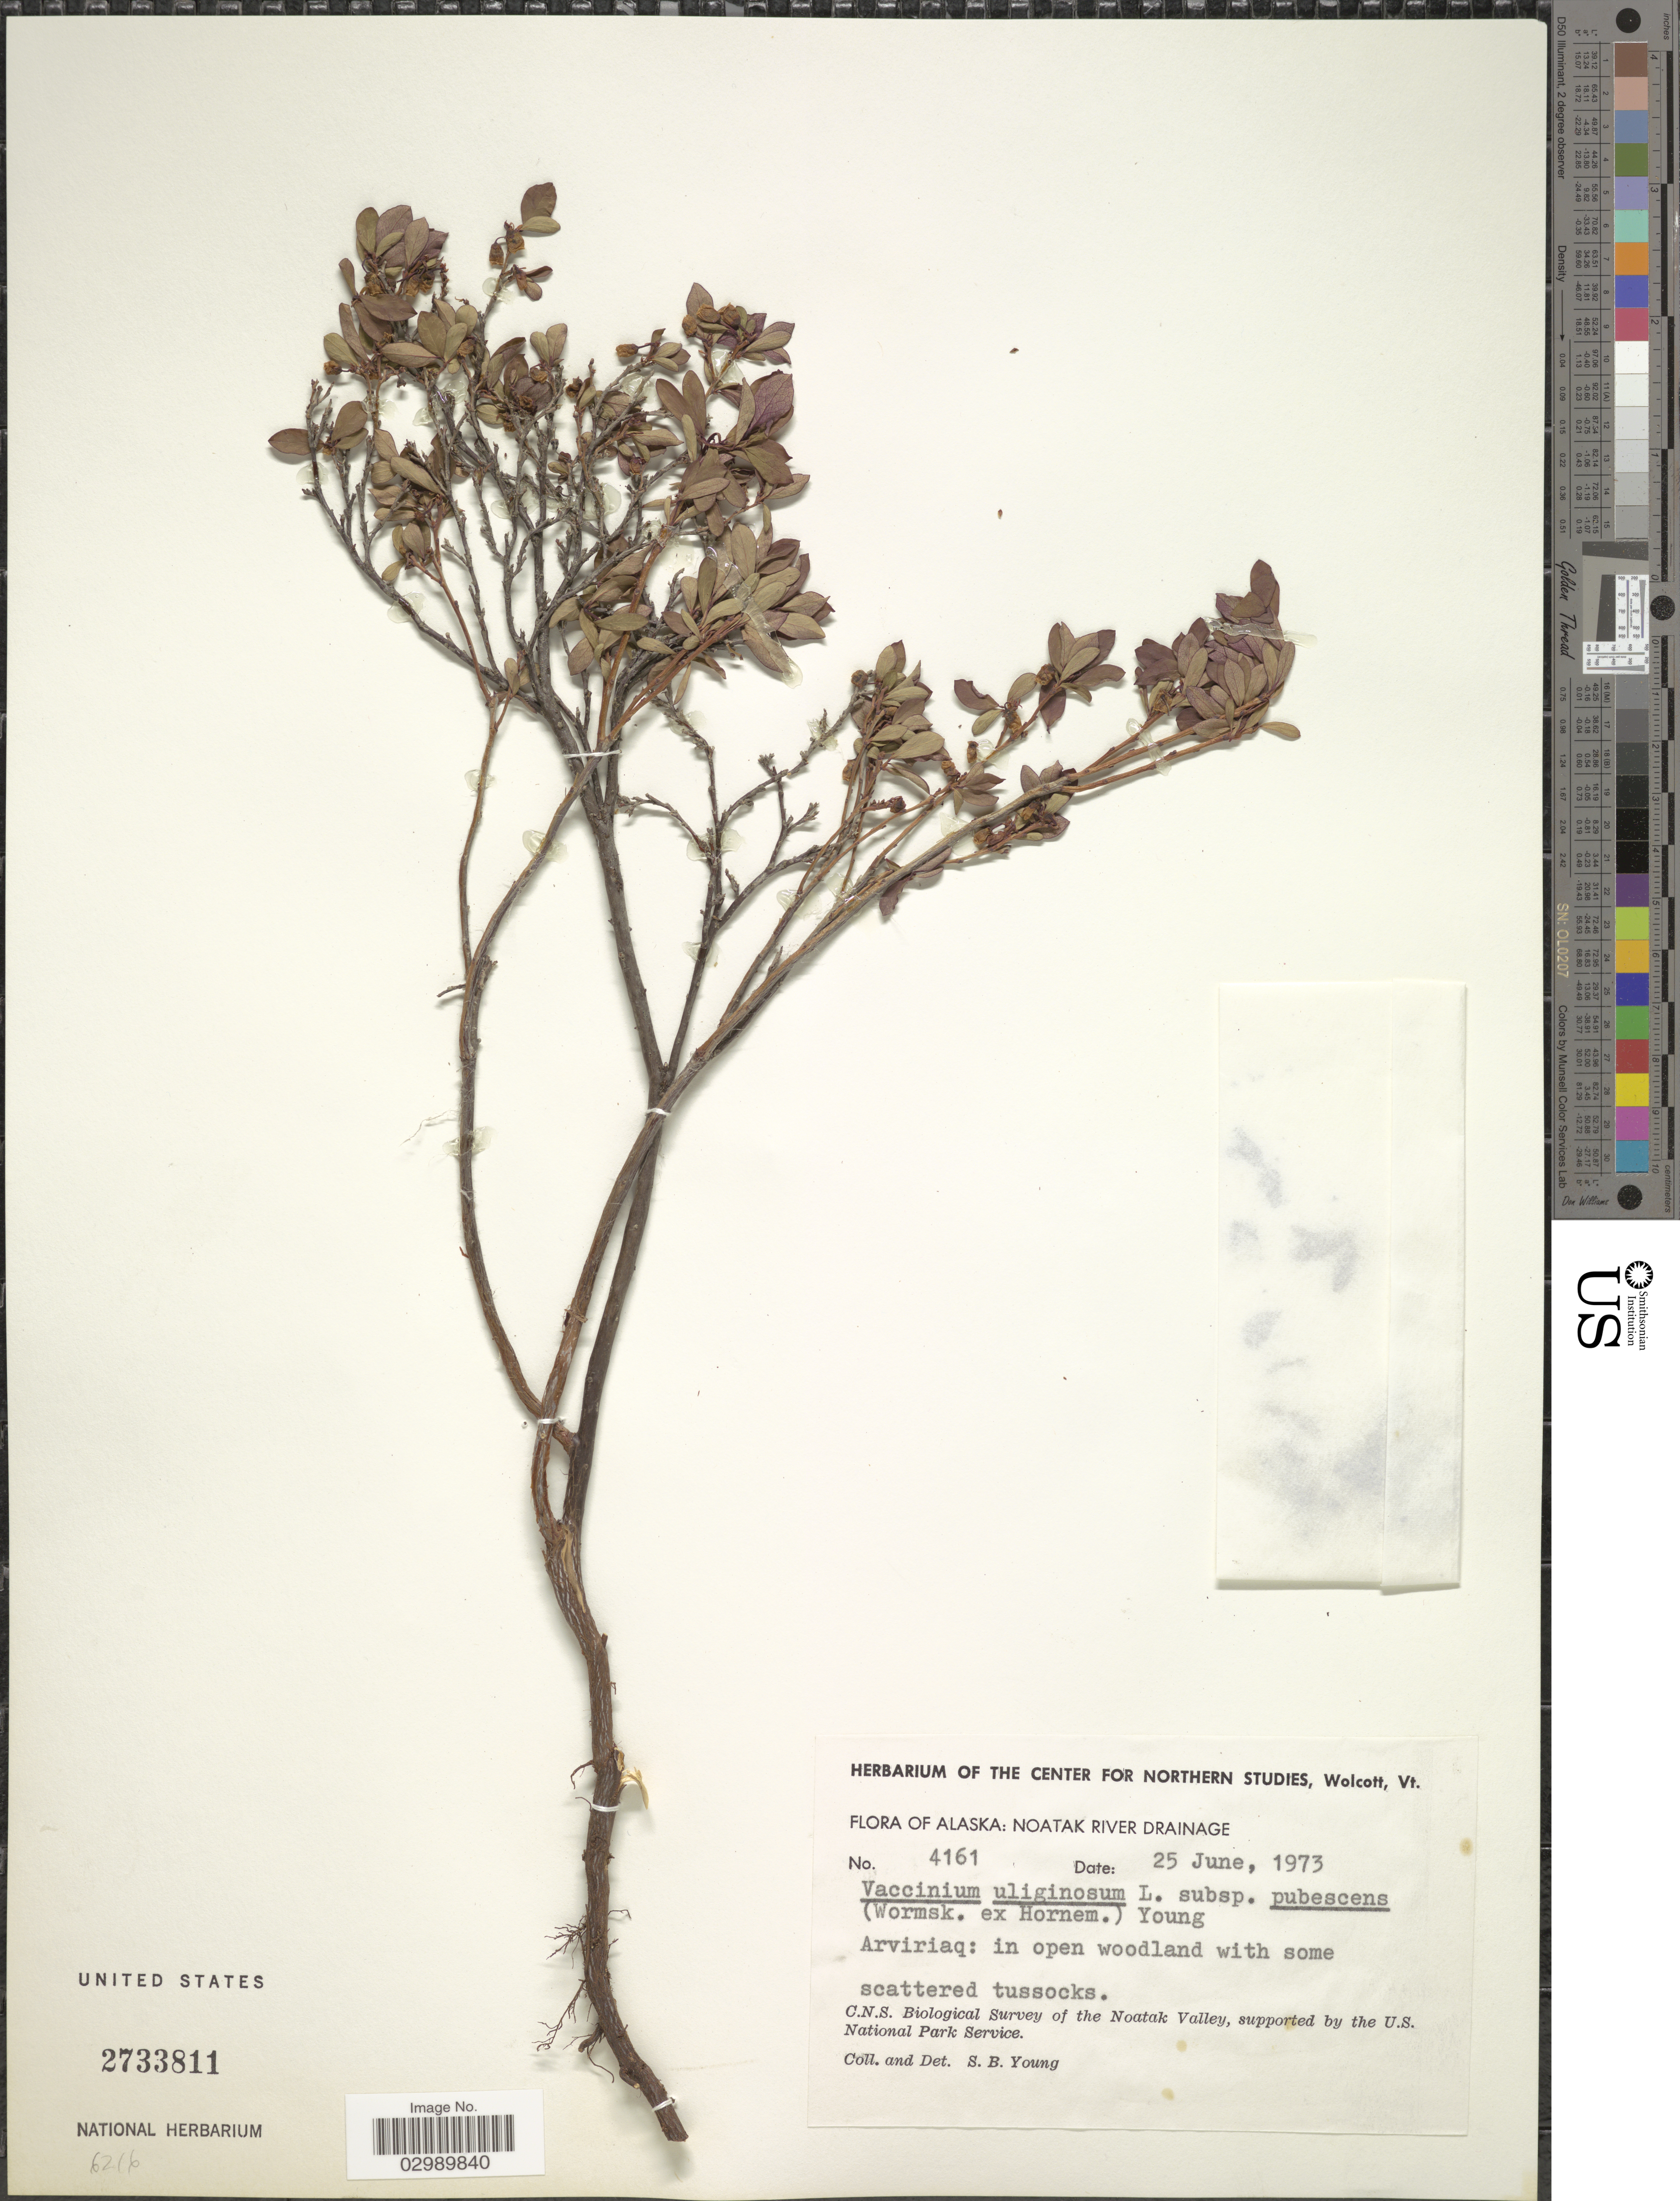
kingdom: Plantae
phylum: Tracheophyta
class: Magnoliopsida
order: Ericales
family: Ericaceae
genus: Vaccinium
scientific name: Vaccinium uliginosum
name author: L.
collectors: S. Young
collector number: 4161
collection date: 1973-06-25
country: United States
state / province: Alaska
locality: Noatak River Drainage, Arviriaq.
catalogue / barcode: US 2733811